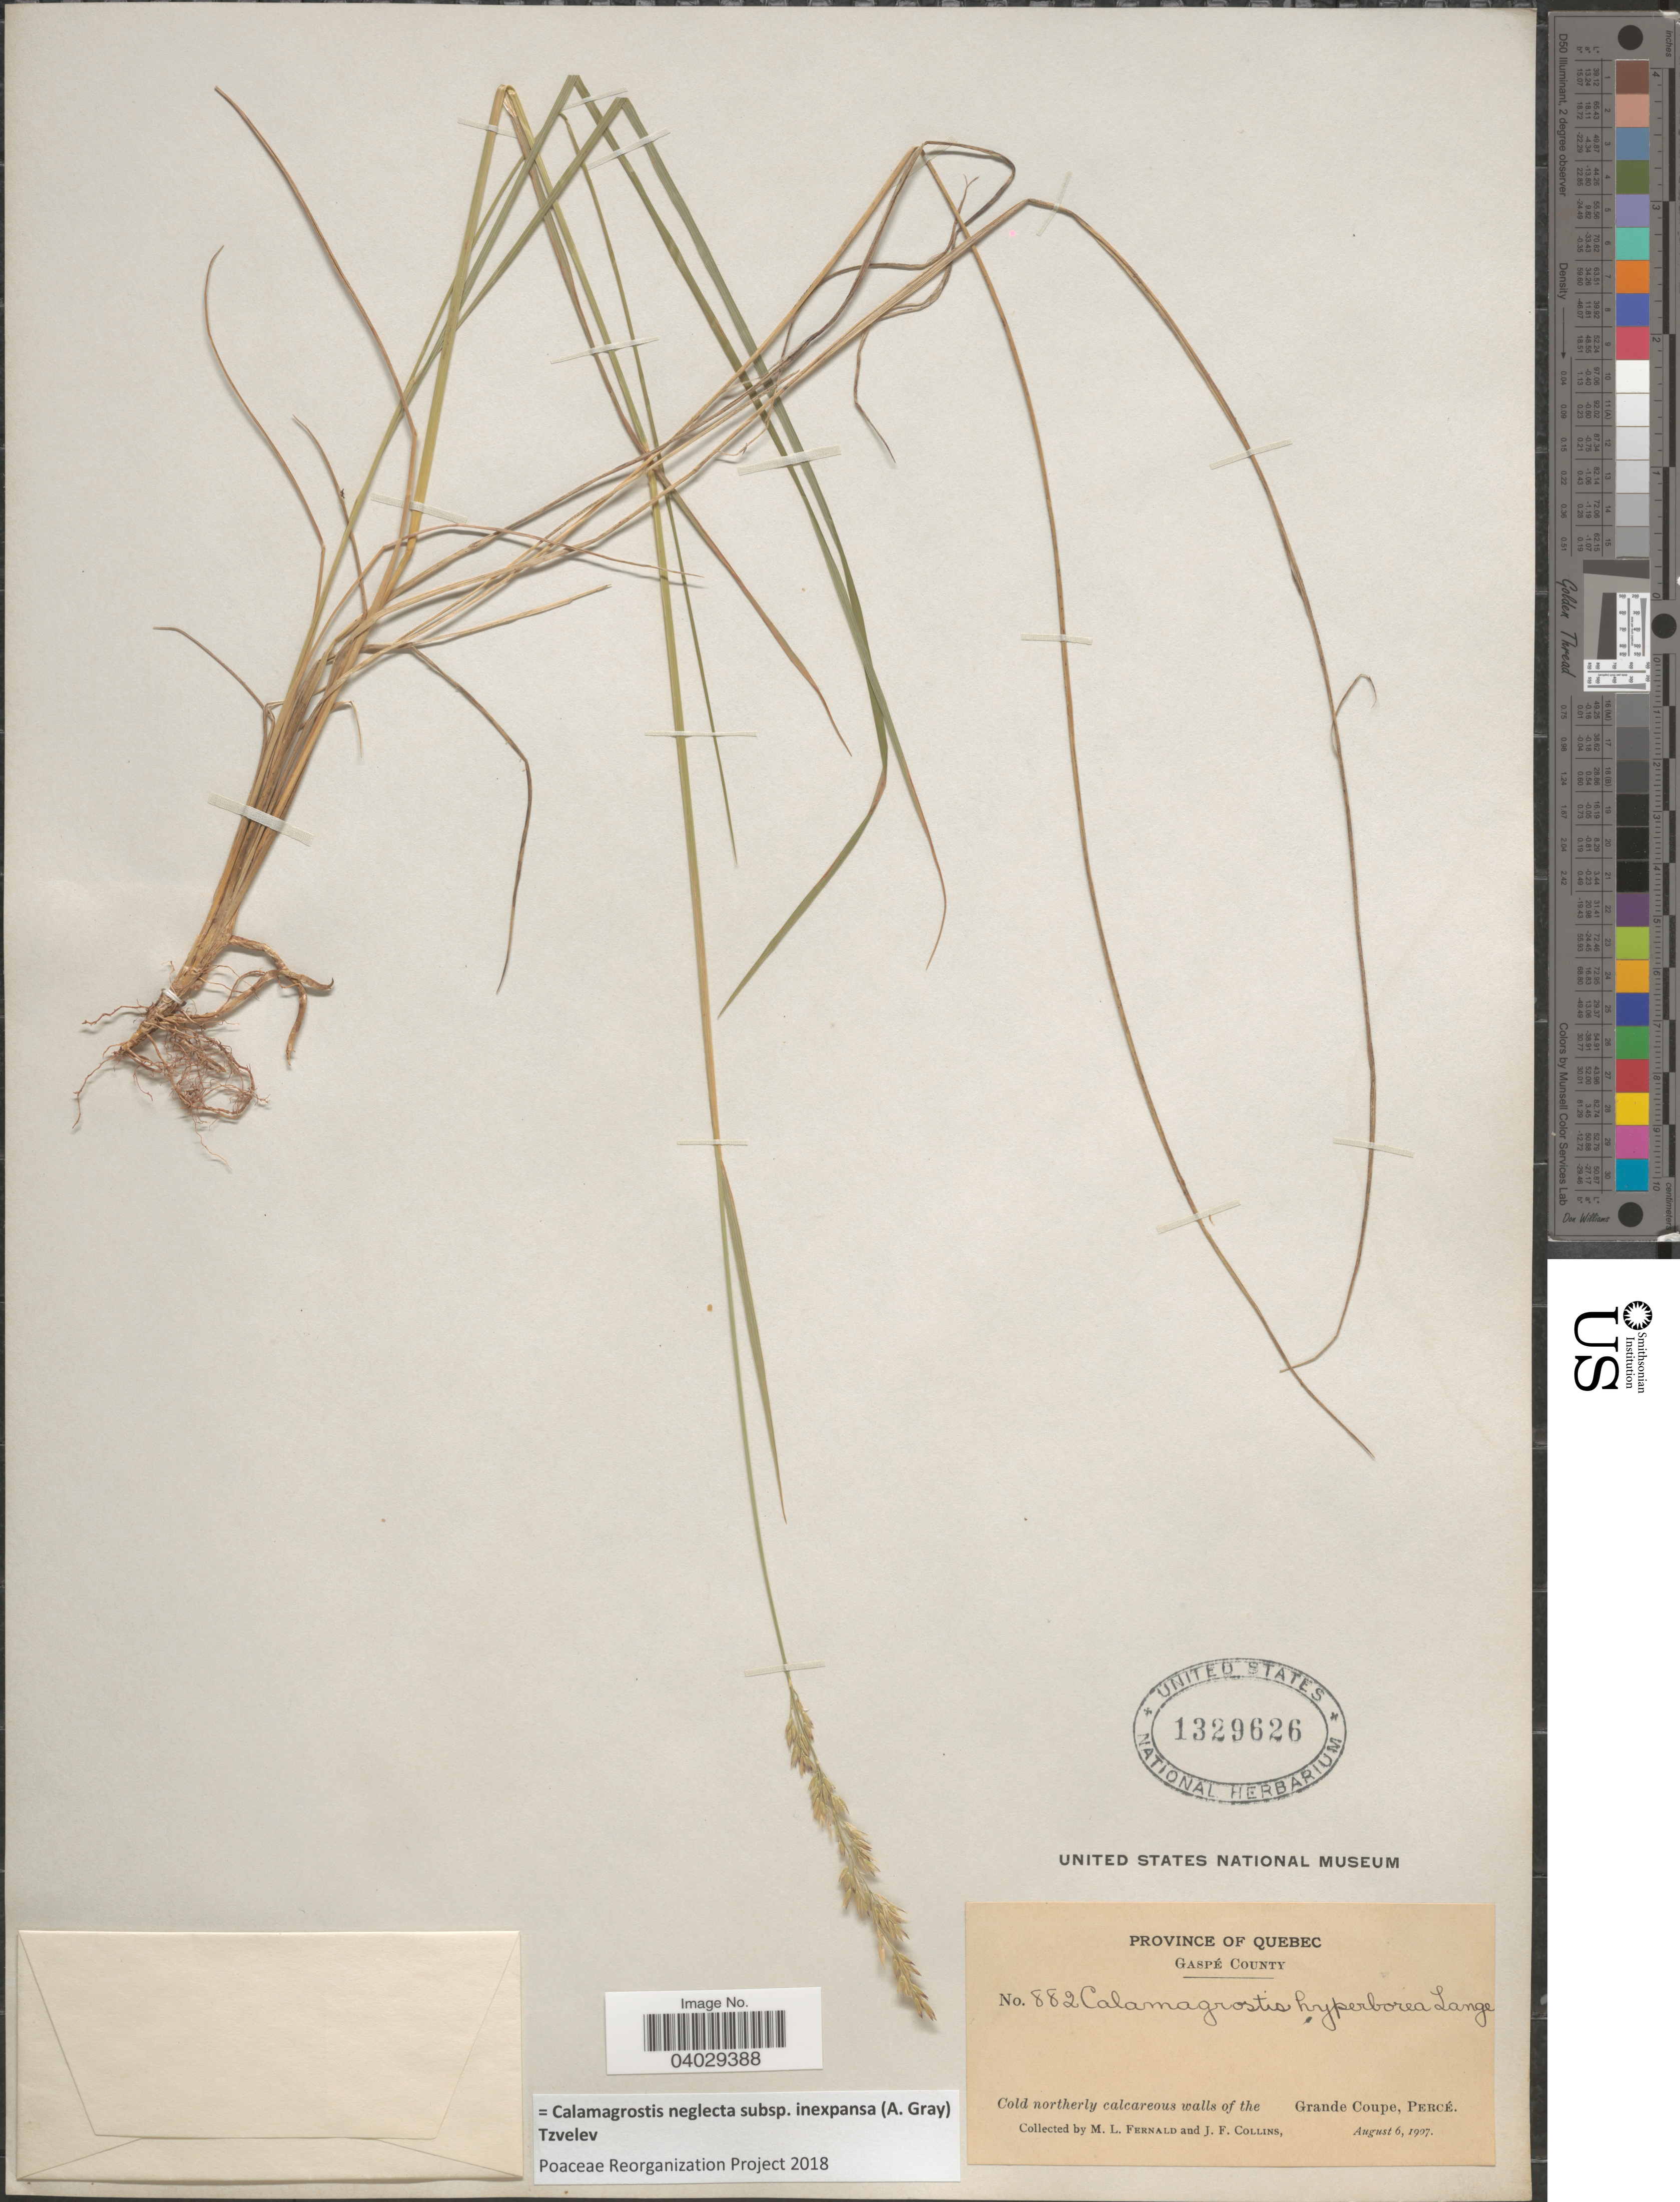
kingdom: Plantae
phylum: Tracheophyta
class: Liliopsida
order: Poales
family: Poaceae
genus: Calamagrostis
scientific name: Calamagrostis neglecta subsp. inexpansa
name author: (A. Gray) Tzvelev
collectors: M. L. Fernald & J. Collins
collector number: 882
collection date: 1907-08-06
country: Canada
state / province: Quebec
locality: Gaspé County. Cold northerly calcareous walls of the Grande Coupe, Percé.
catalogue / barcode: US 1329626